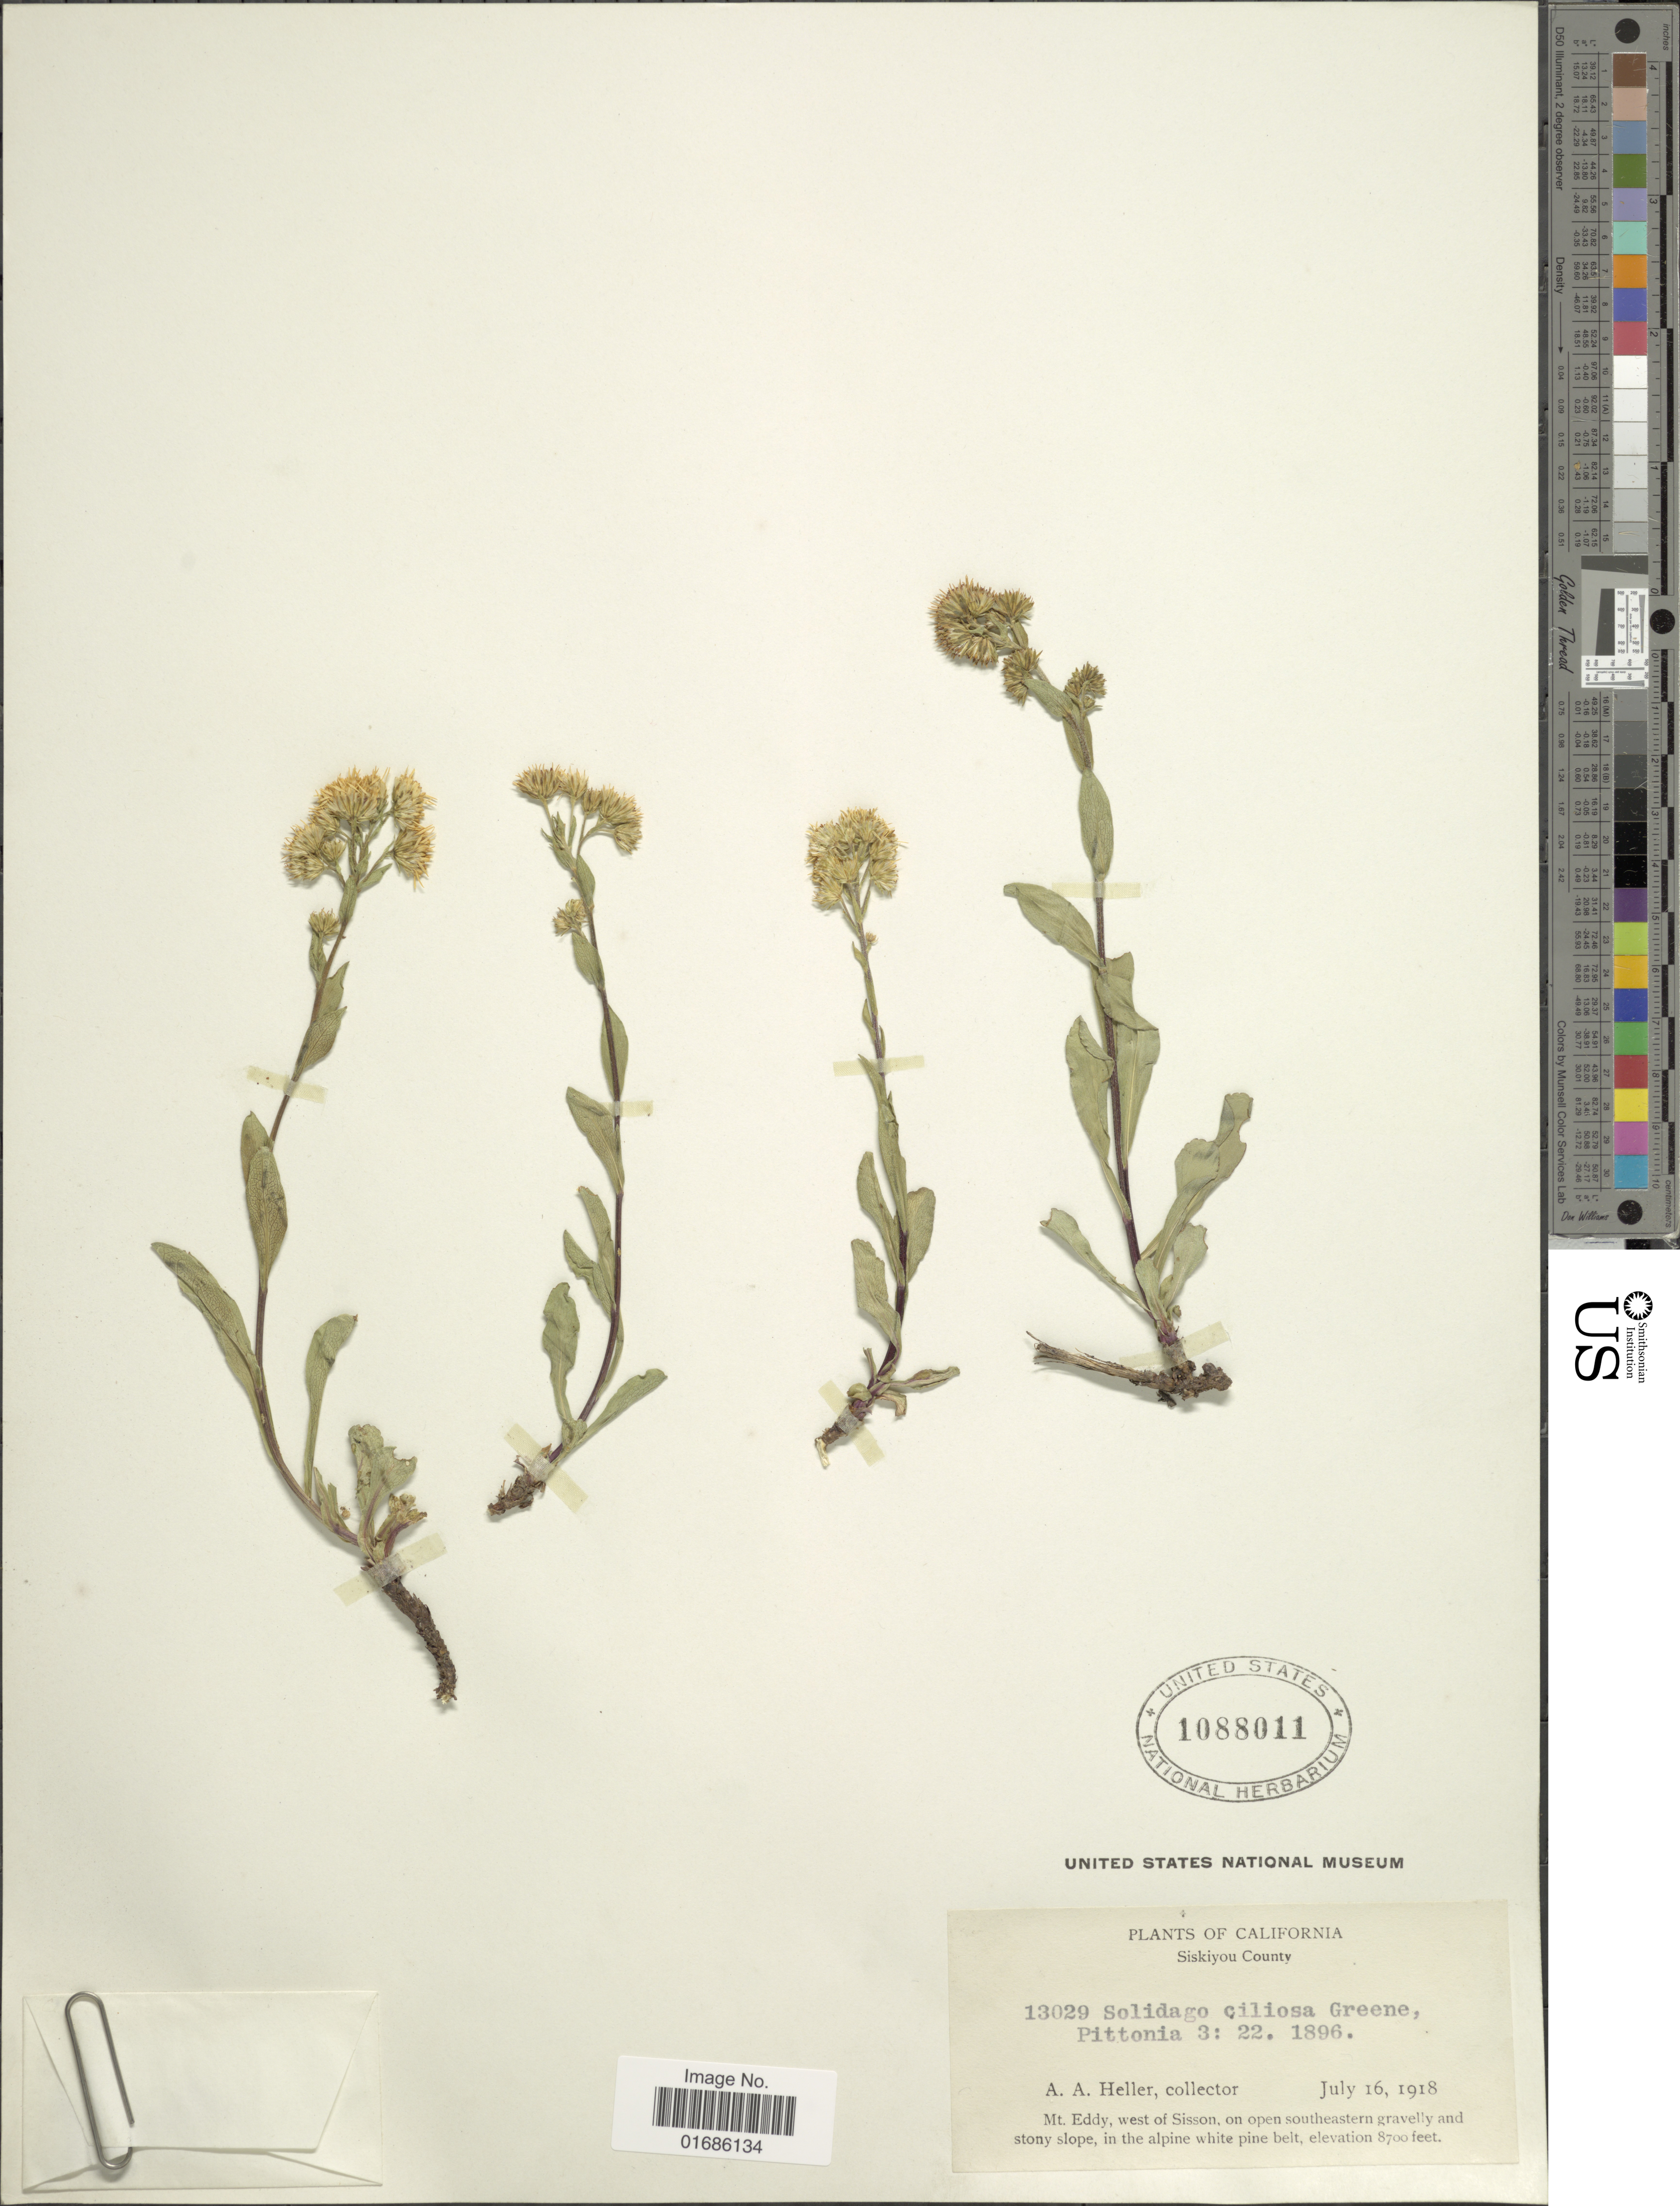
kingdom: Plantae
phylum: Tracheophyta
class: Magnoliopsida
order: Asterales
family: Asteraceae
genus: Solidago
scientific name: Solidago ciliosa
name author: Greene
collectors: A. A. Heller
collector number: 13029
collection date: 1896-07-16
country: United States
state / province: California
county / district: Siskiyou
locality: Siskiyou County, Mt. Eddy, west of Sisson, on open southeastern gravelly and stony slope, in the alpine white pine belt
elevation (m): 2652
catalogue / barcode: US 1088011